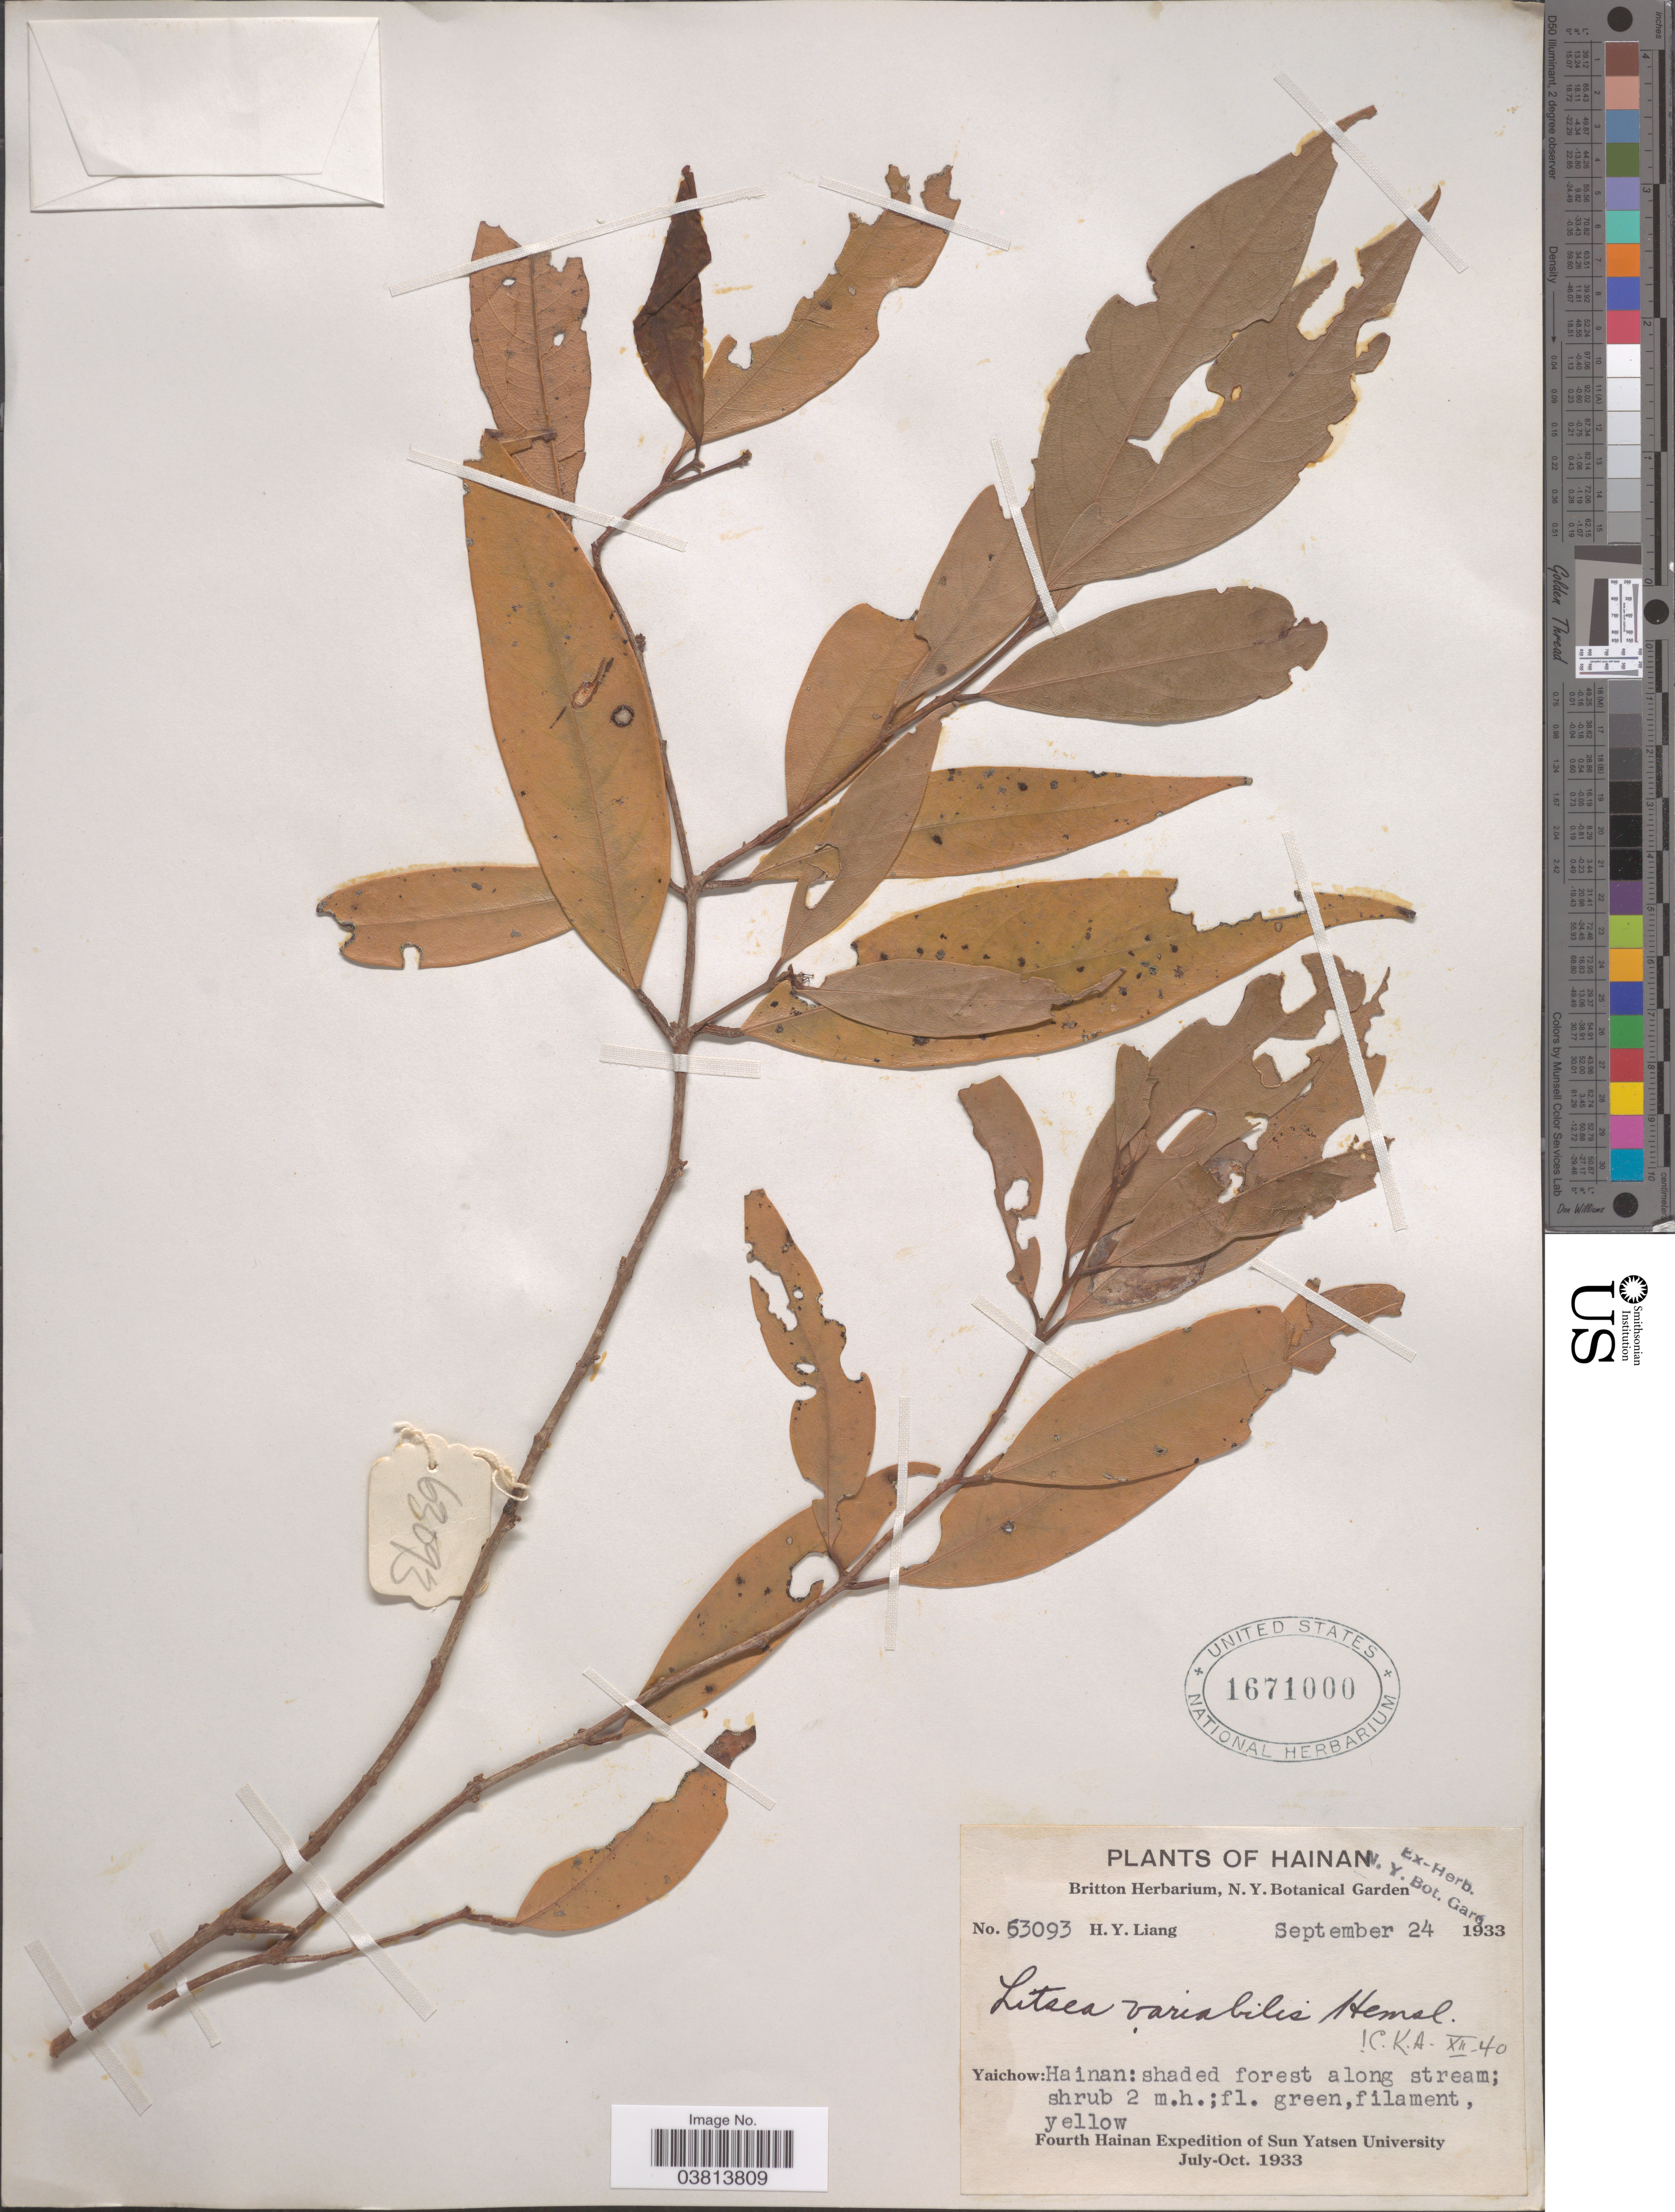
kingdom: Plantae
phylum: Tracheophyta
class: Magnoliopsida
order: Laurales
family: Lauraceae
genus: Litsea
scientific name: Litsea variabilis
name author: Hemsl.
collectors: H. Y. Liang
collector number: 63093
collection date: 1933-09-24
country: China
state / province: Hainan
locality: Yaichow.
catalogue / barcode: US 1671000